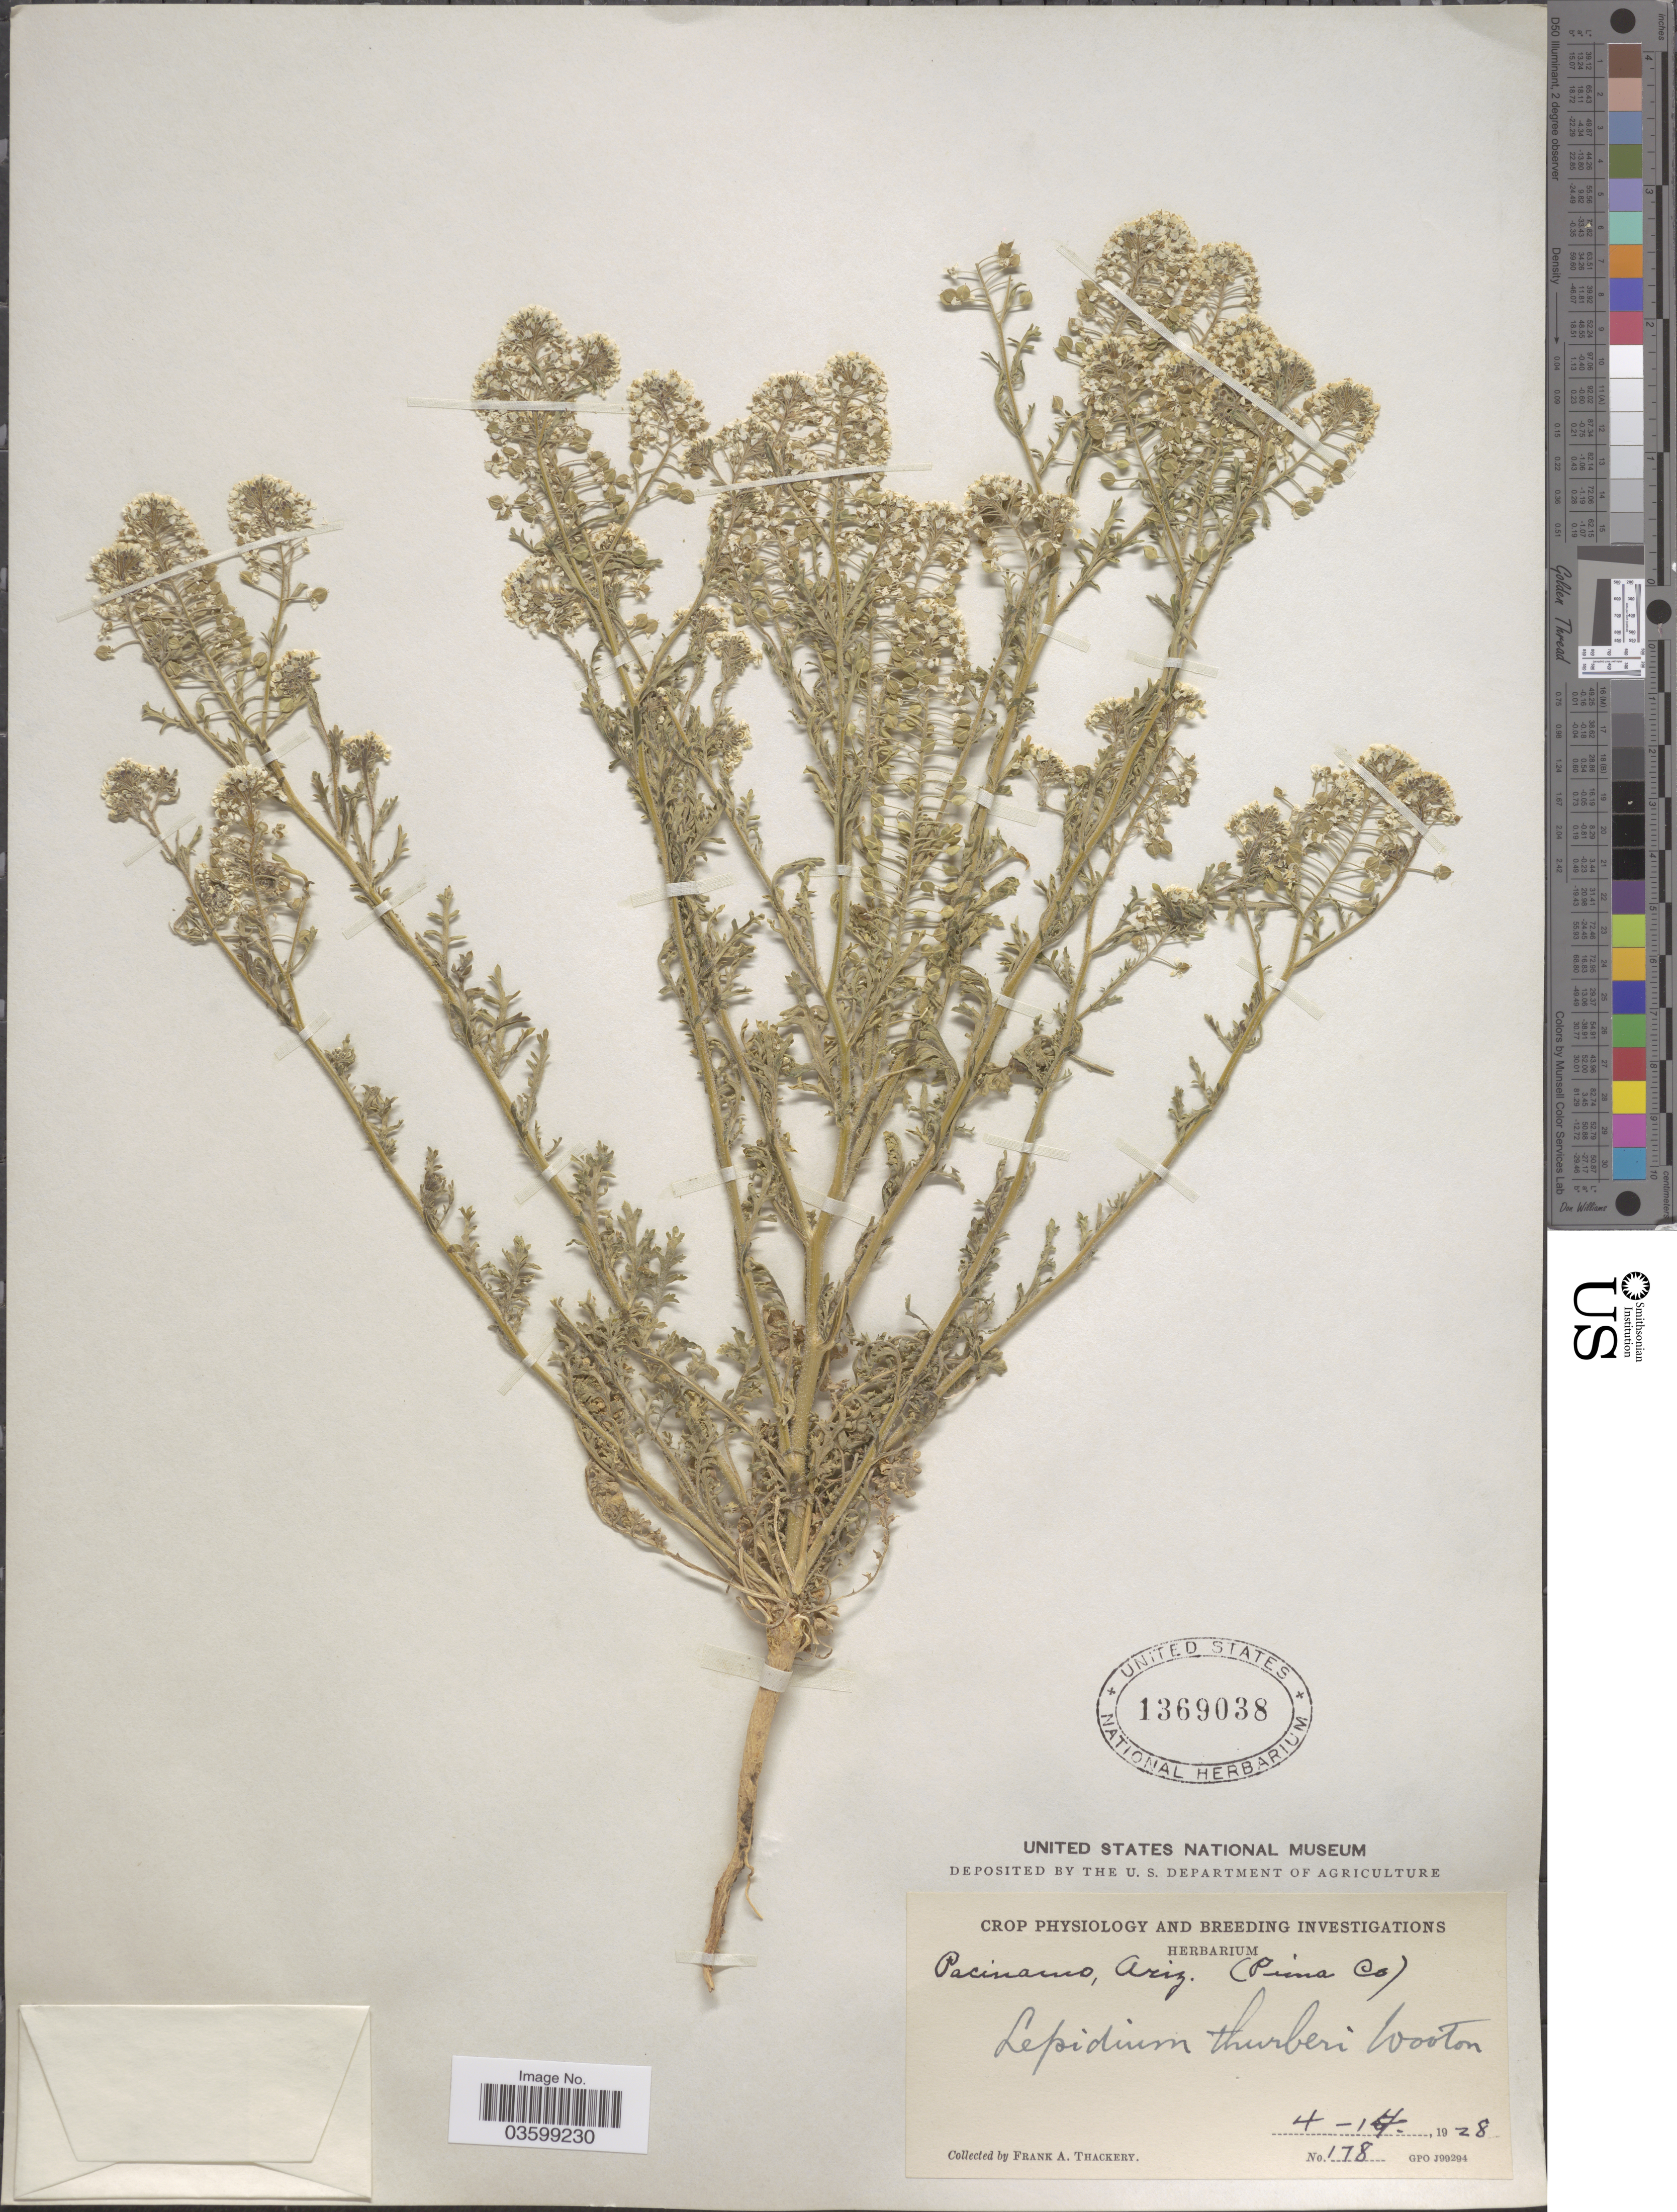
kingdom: Plantae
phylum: Tracheophyta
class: Magnoliopsida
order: Brassicales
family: Brassicaceae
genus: Lepidium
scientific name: Lepidium thurberi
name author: Wooton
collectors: F. Thackery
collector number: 178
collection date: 1928-04-14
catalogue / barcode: US 1369038